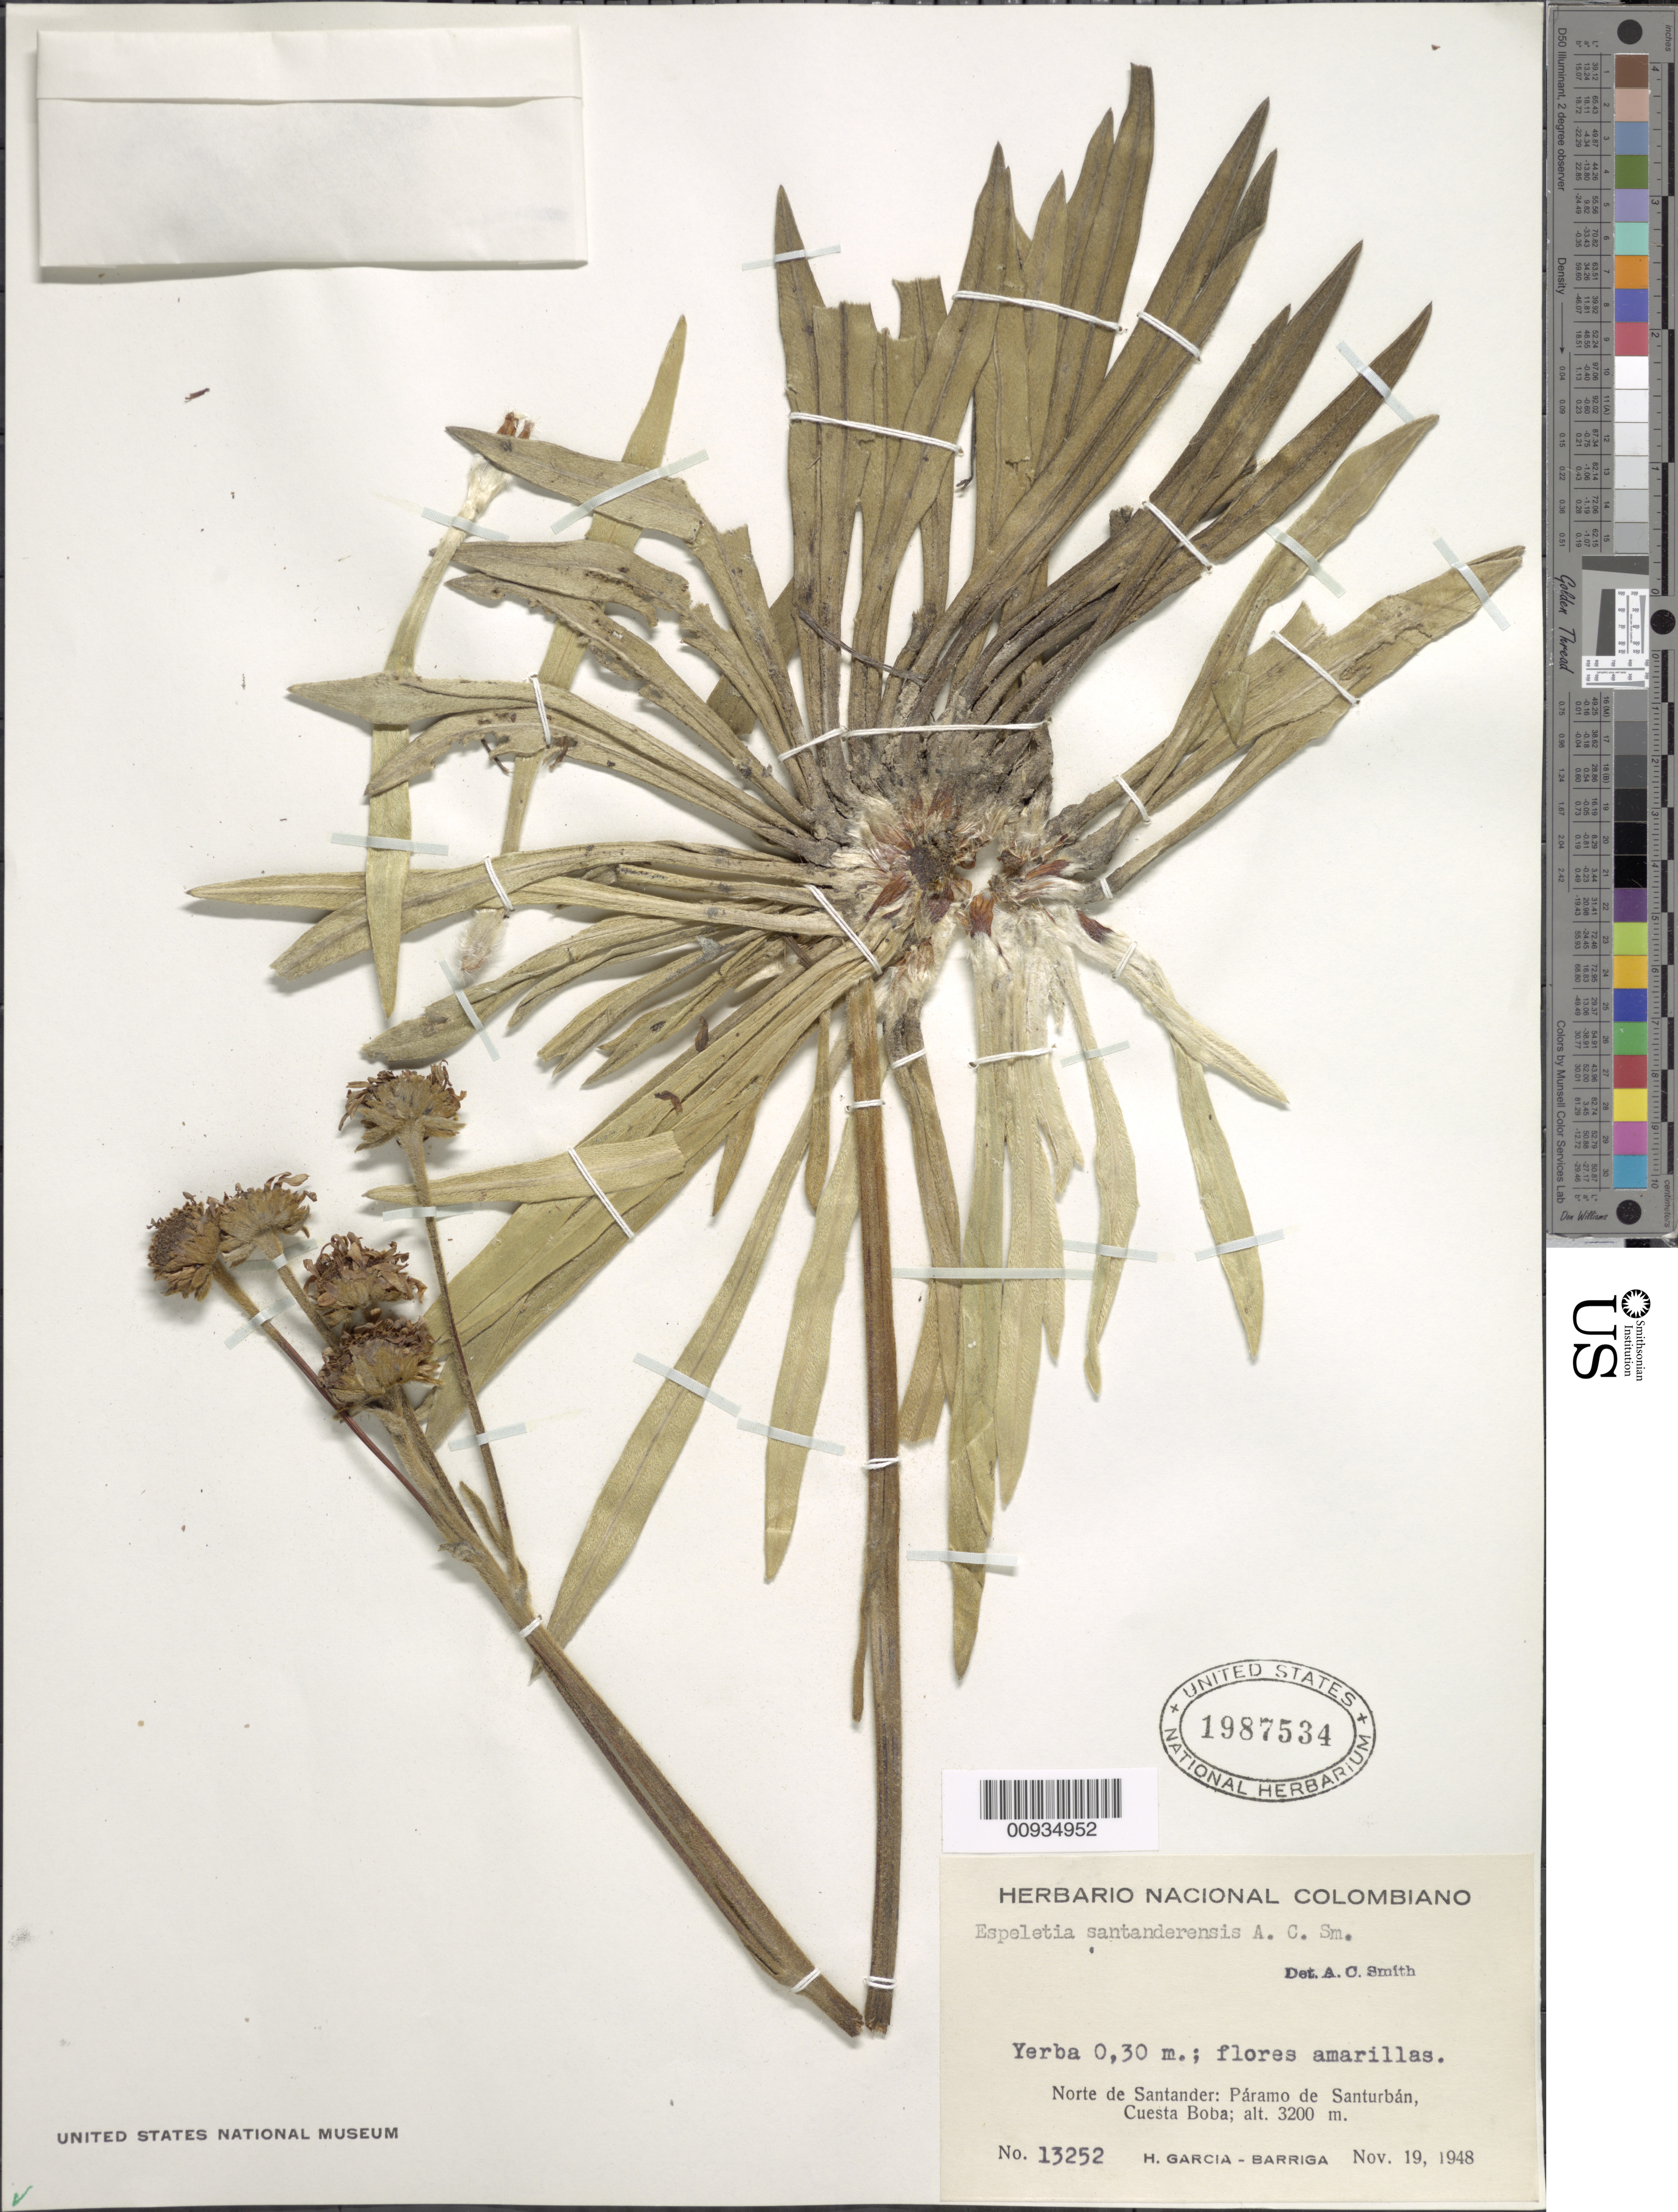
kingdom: Plantae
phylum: Tracheophyta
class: Magnoliopsida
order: Asterales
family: Asteraceae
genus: Espeletiopsis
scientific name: Espeletiopsis santanderensis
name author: (A.C. Sm.) Cuatrec.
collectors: H. García Barriga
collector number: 13252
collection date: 1948-11-19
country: Colombia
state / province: Norte de Santander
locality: Paramo de Santurban, Cuesta Boba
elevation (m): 3200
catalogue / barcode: US 1987534